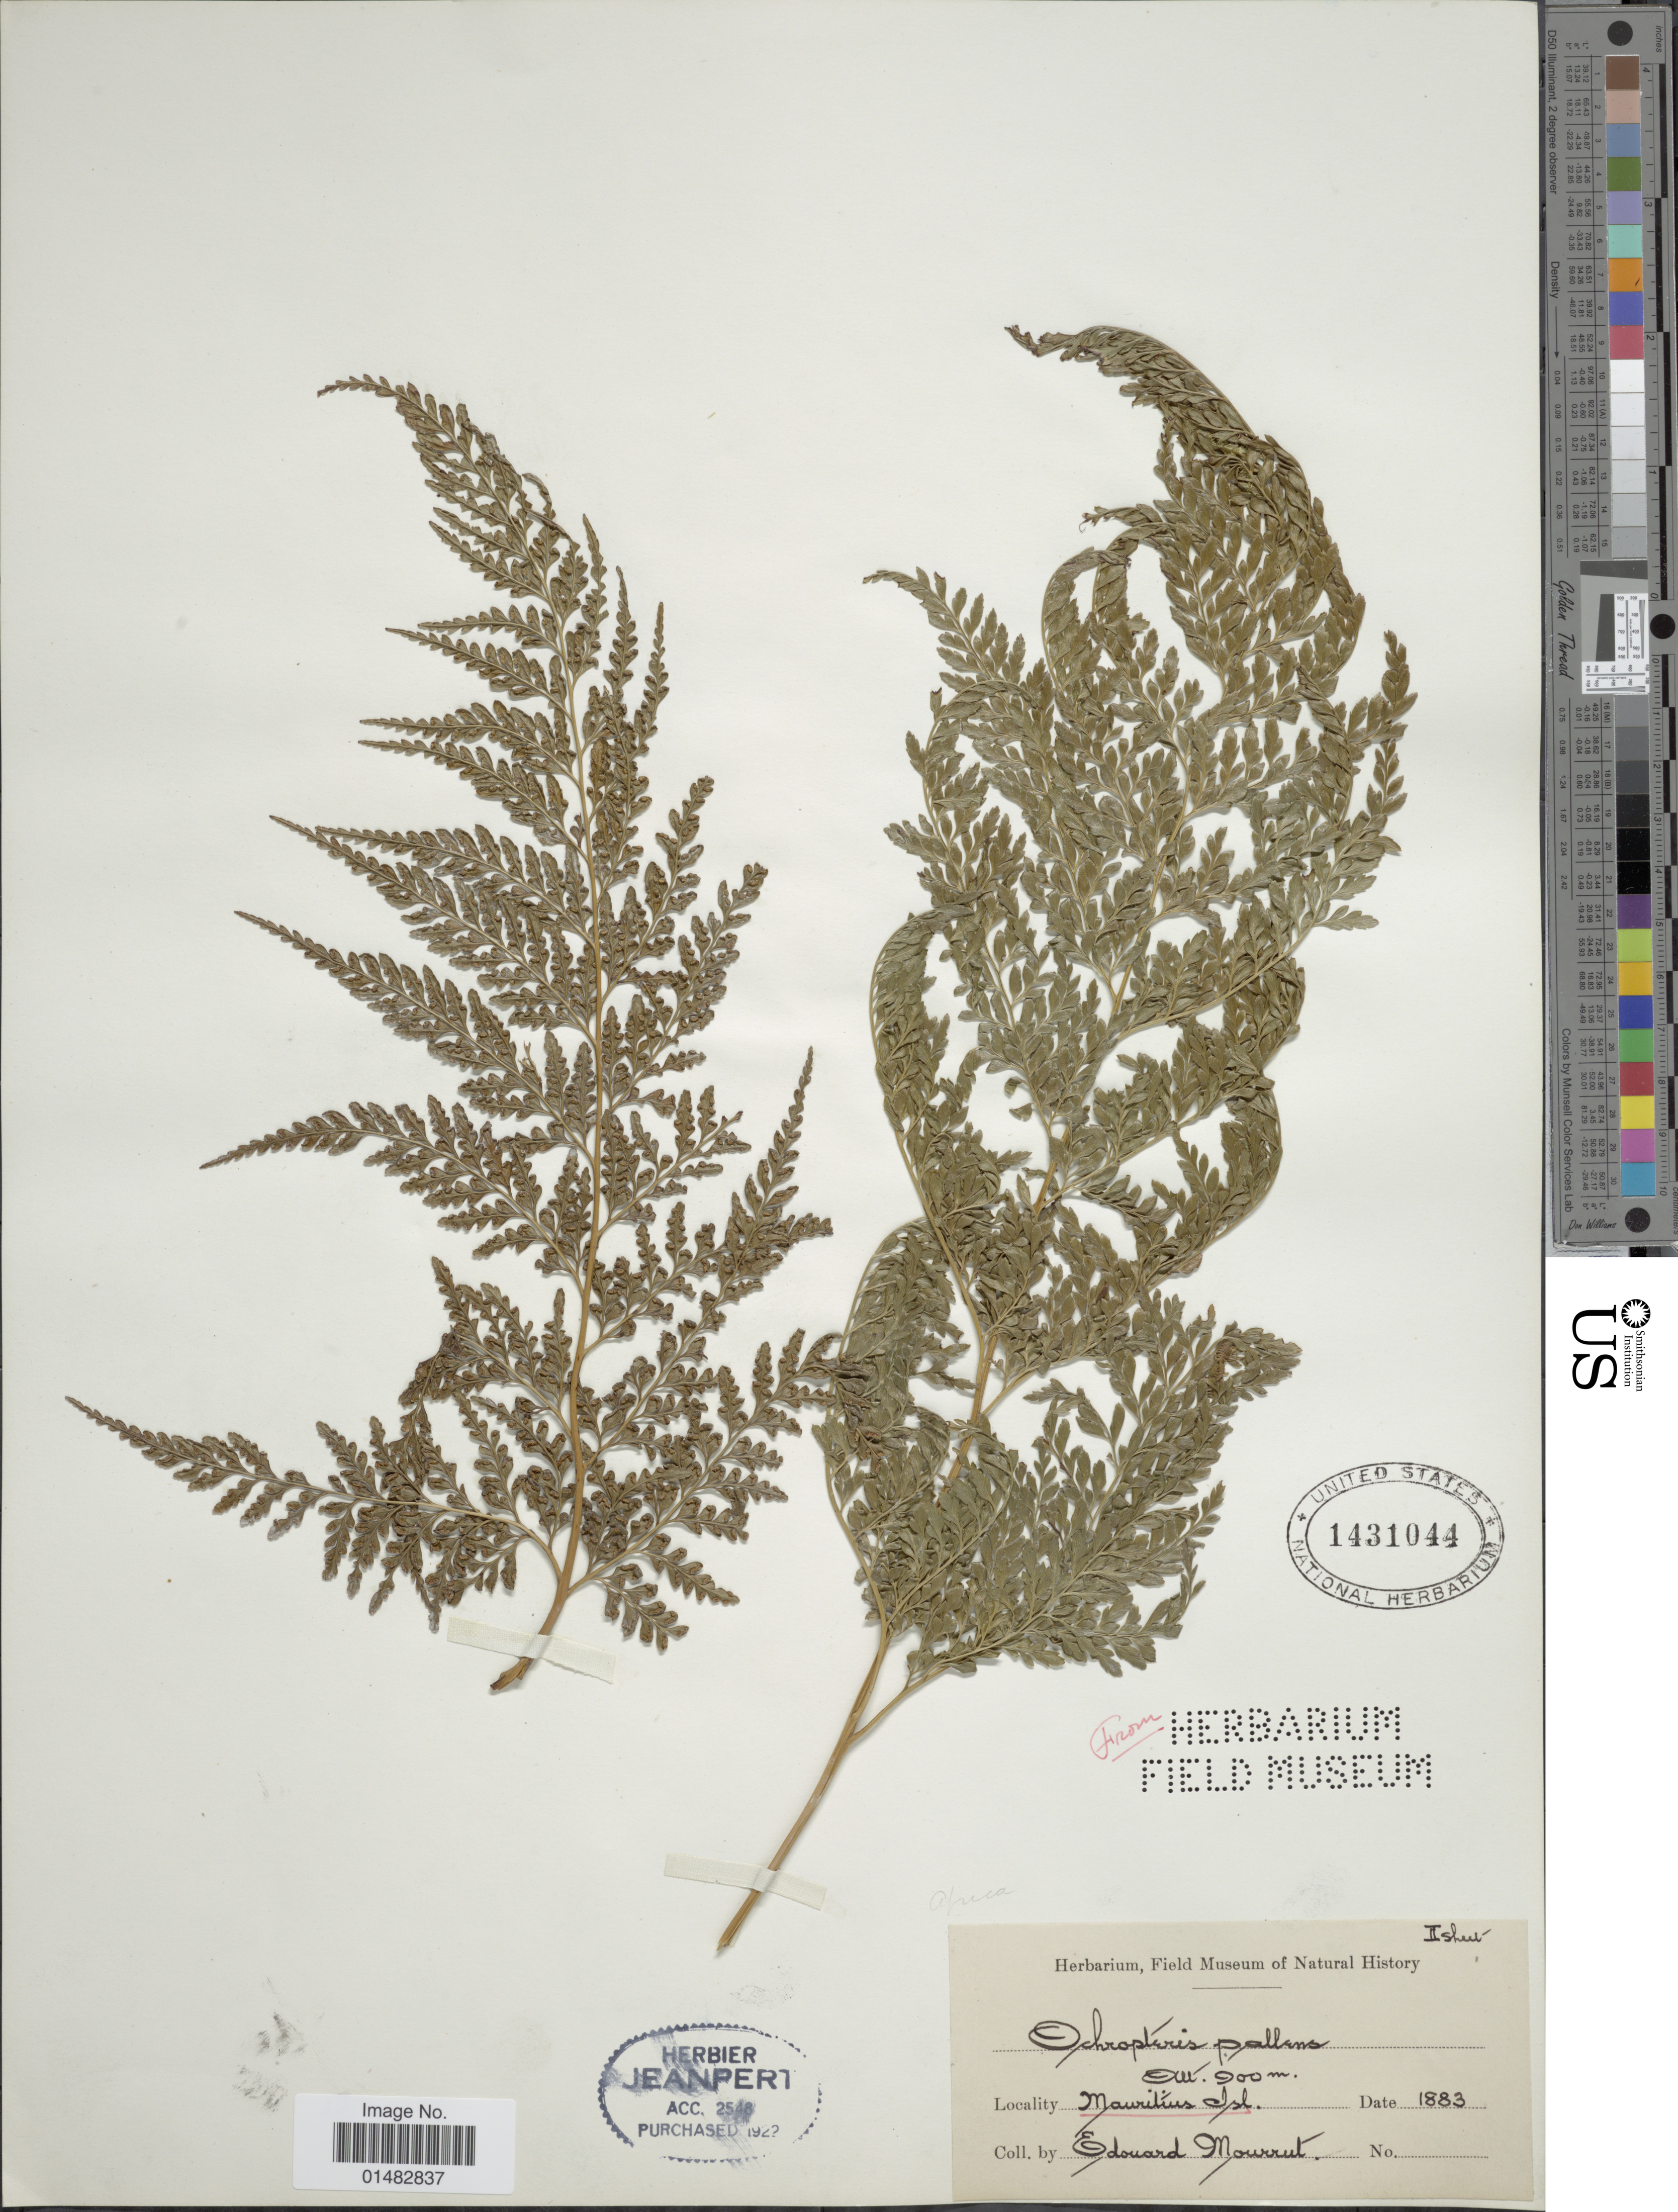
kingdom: Plantae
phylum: Tracheophyta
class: Polypodiopsida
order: Polypodiales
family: Pteridaceae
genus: Pteris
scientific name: Pteris pallens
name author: (Sw.) Mett.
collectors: E. Mourrut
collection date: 1883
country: Mauritius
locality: Mauritius Isl.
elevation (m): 900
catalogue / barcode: US 1431044